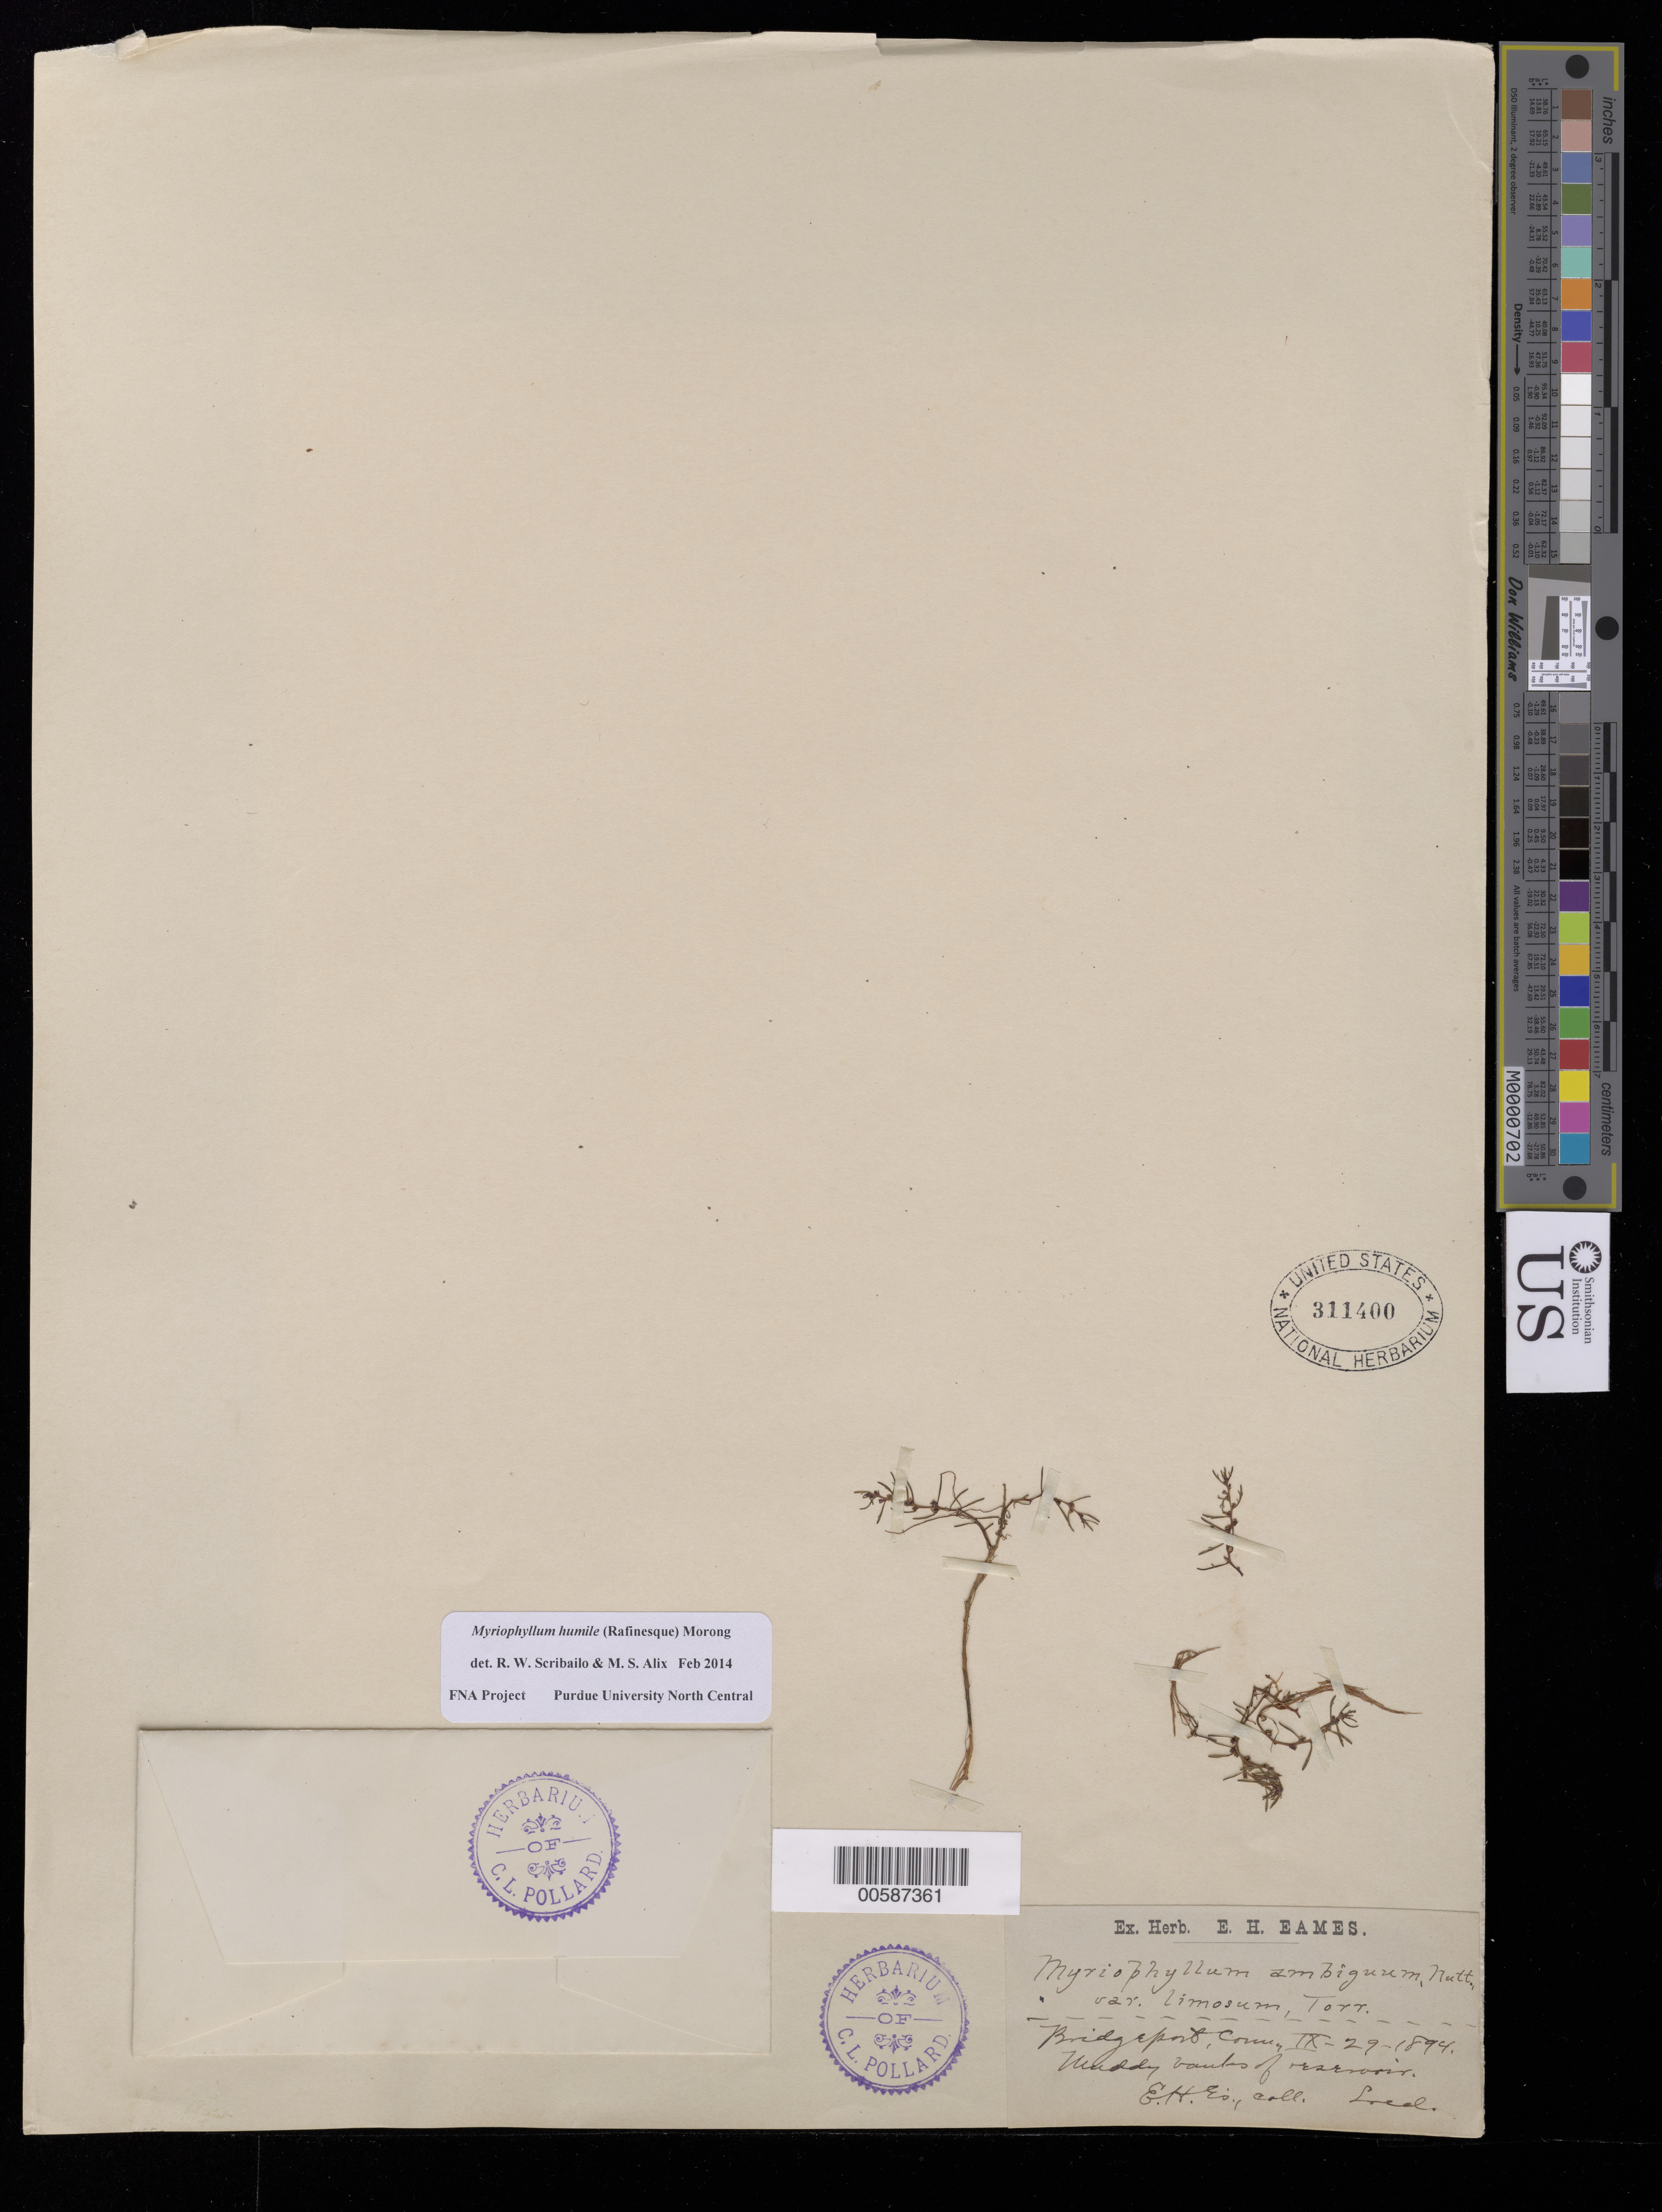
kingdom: Plantae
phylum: Tracheophyta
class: Magnoliopsida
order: Saxifragales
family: Haloragaceae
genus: Myriophyllum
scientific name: Myriophyllum humile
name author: (Raf.) Morong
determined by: Scribailo, R. W.; Alix, M. S.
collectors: E. H. Eames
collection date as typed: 29 Sep 1894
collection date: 1894-09-29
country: United States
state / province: Connecticut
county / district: Fairfield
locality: Bridgeport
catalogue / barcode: US 311400